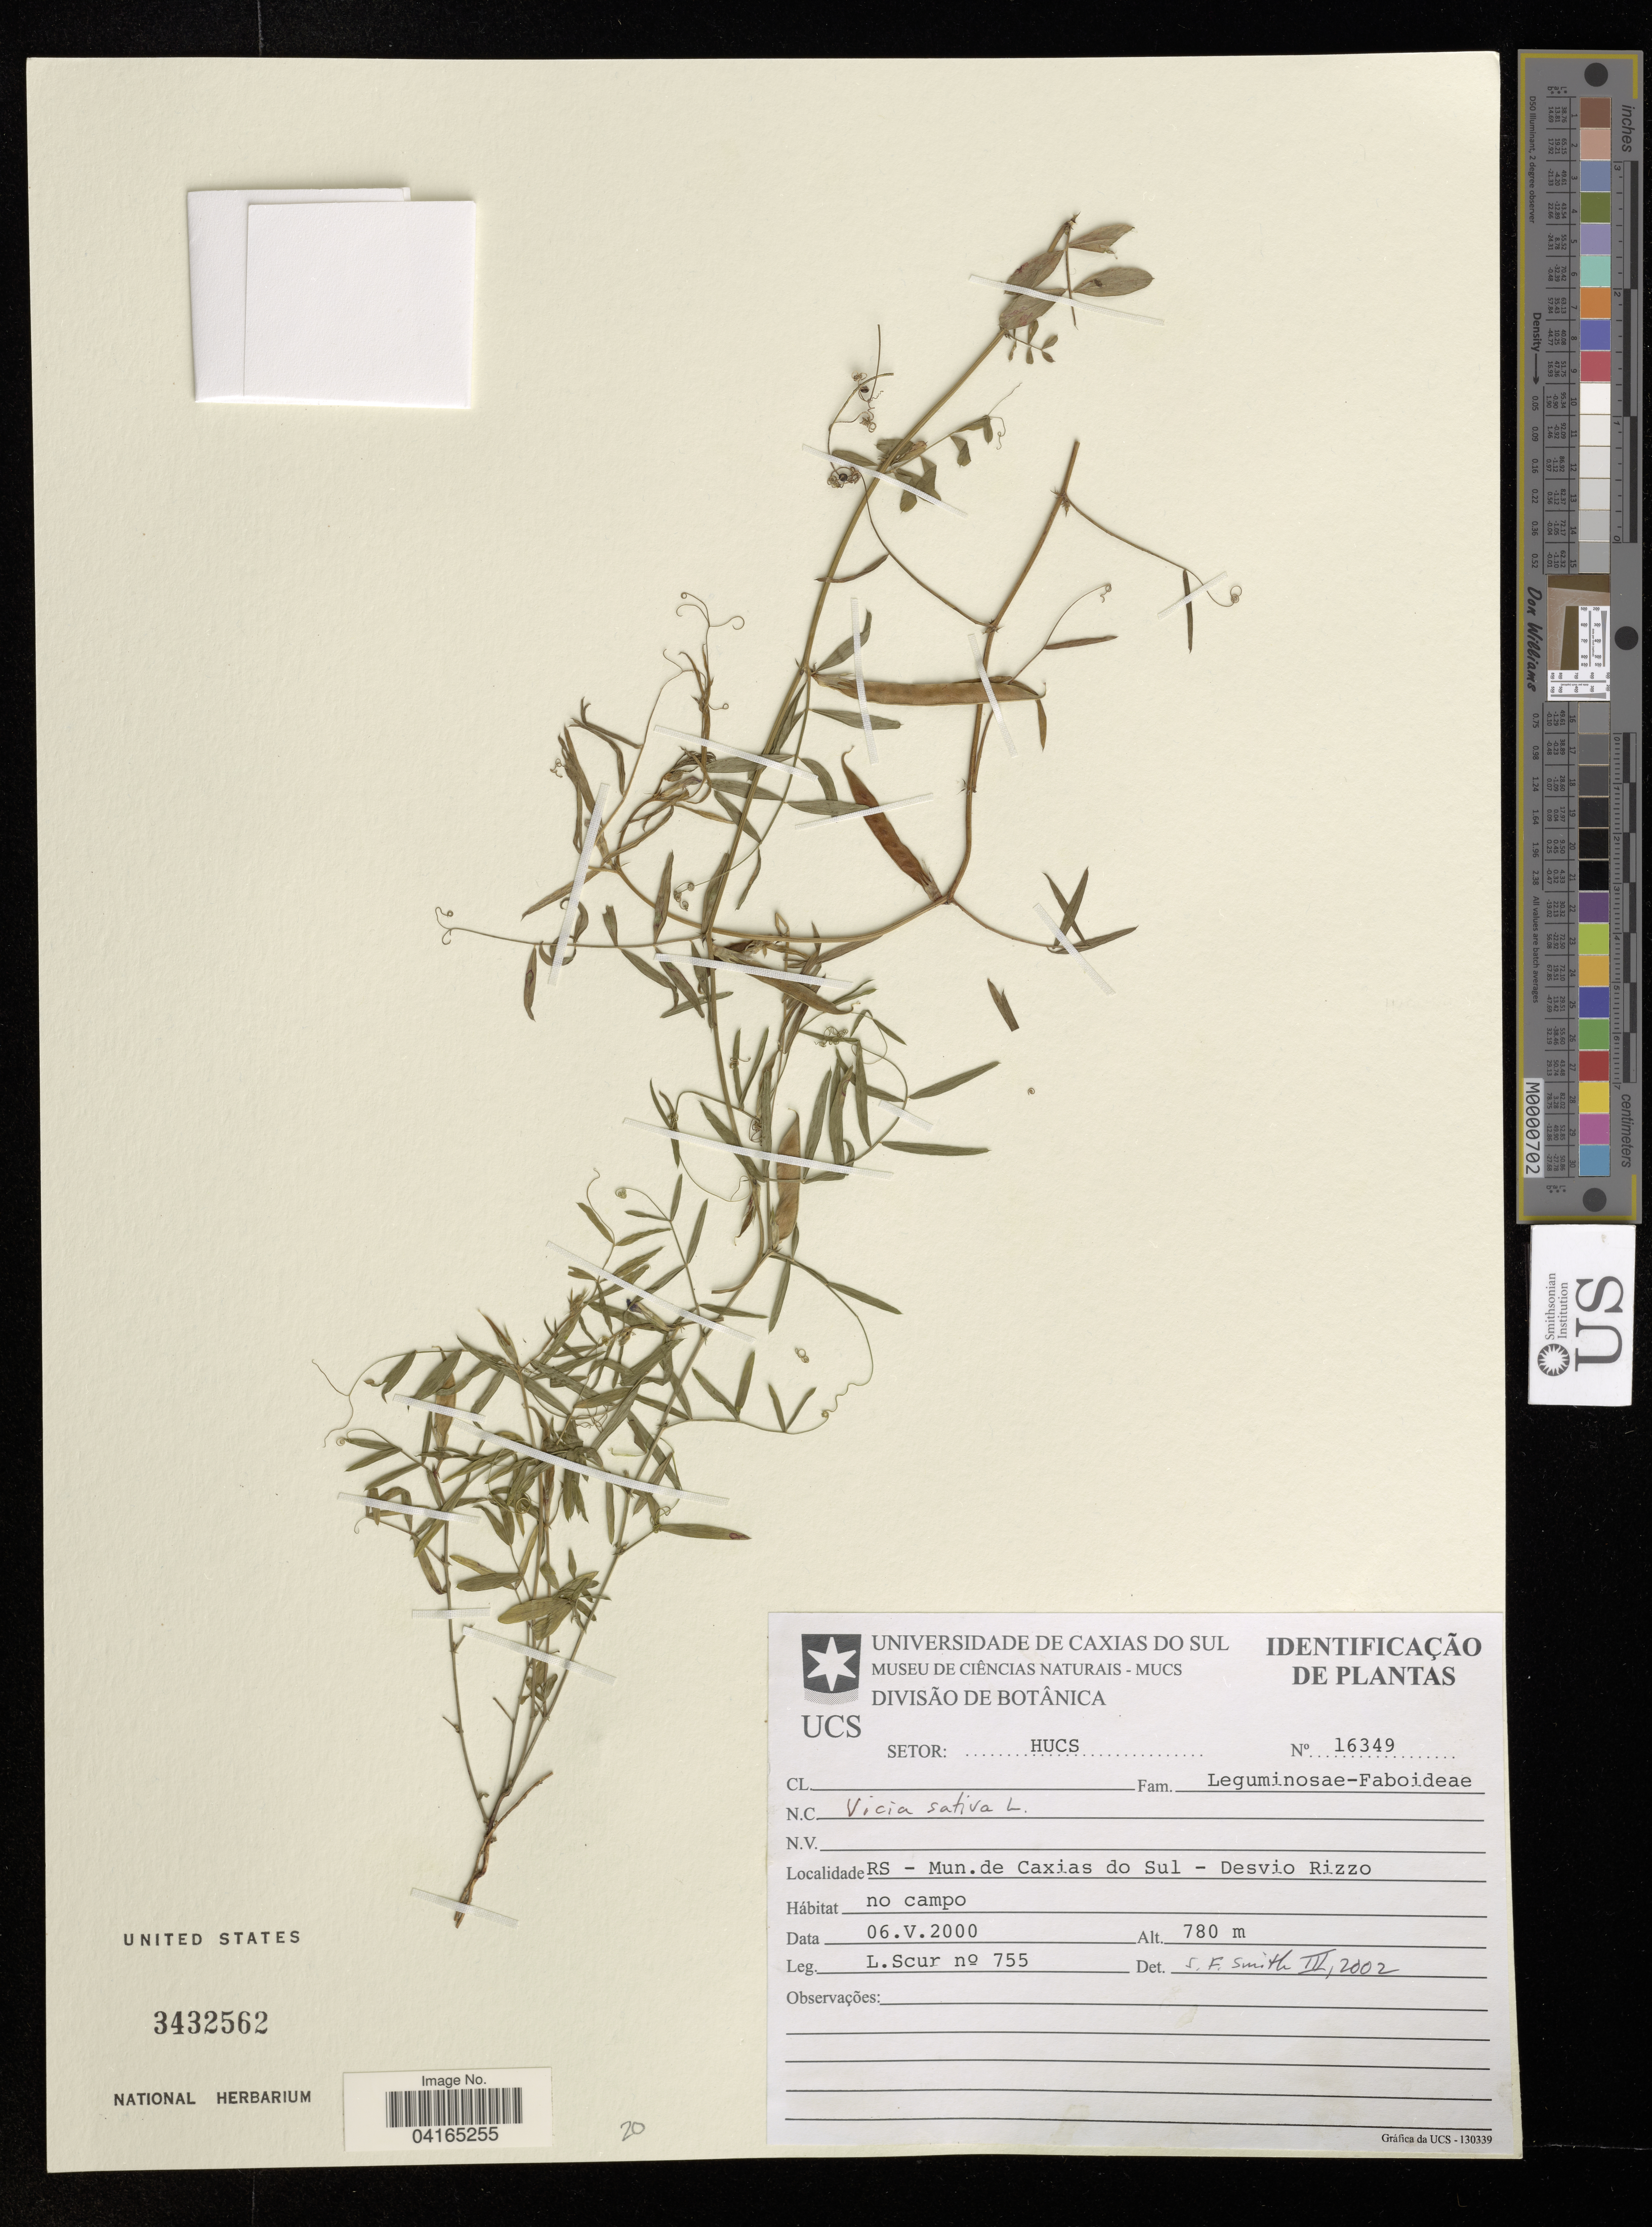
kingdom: Plantae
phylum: Tracheophyta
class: Magnoliopsida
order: Fabales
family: Fabaceae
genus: Vicia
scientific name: Vicia sativa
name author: L.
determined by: Hechenleitner, Paulina, RBG Edinburgh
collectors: L. Scur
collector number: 755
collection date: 2000-05-06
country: Brazil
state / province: Rio Grande do Sul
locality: Mun. de Caxias do Sul - Desvio Rizzo.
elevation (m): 780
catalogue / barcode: US 3432562